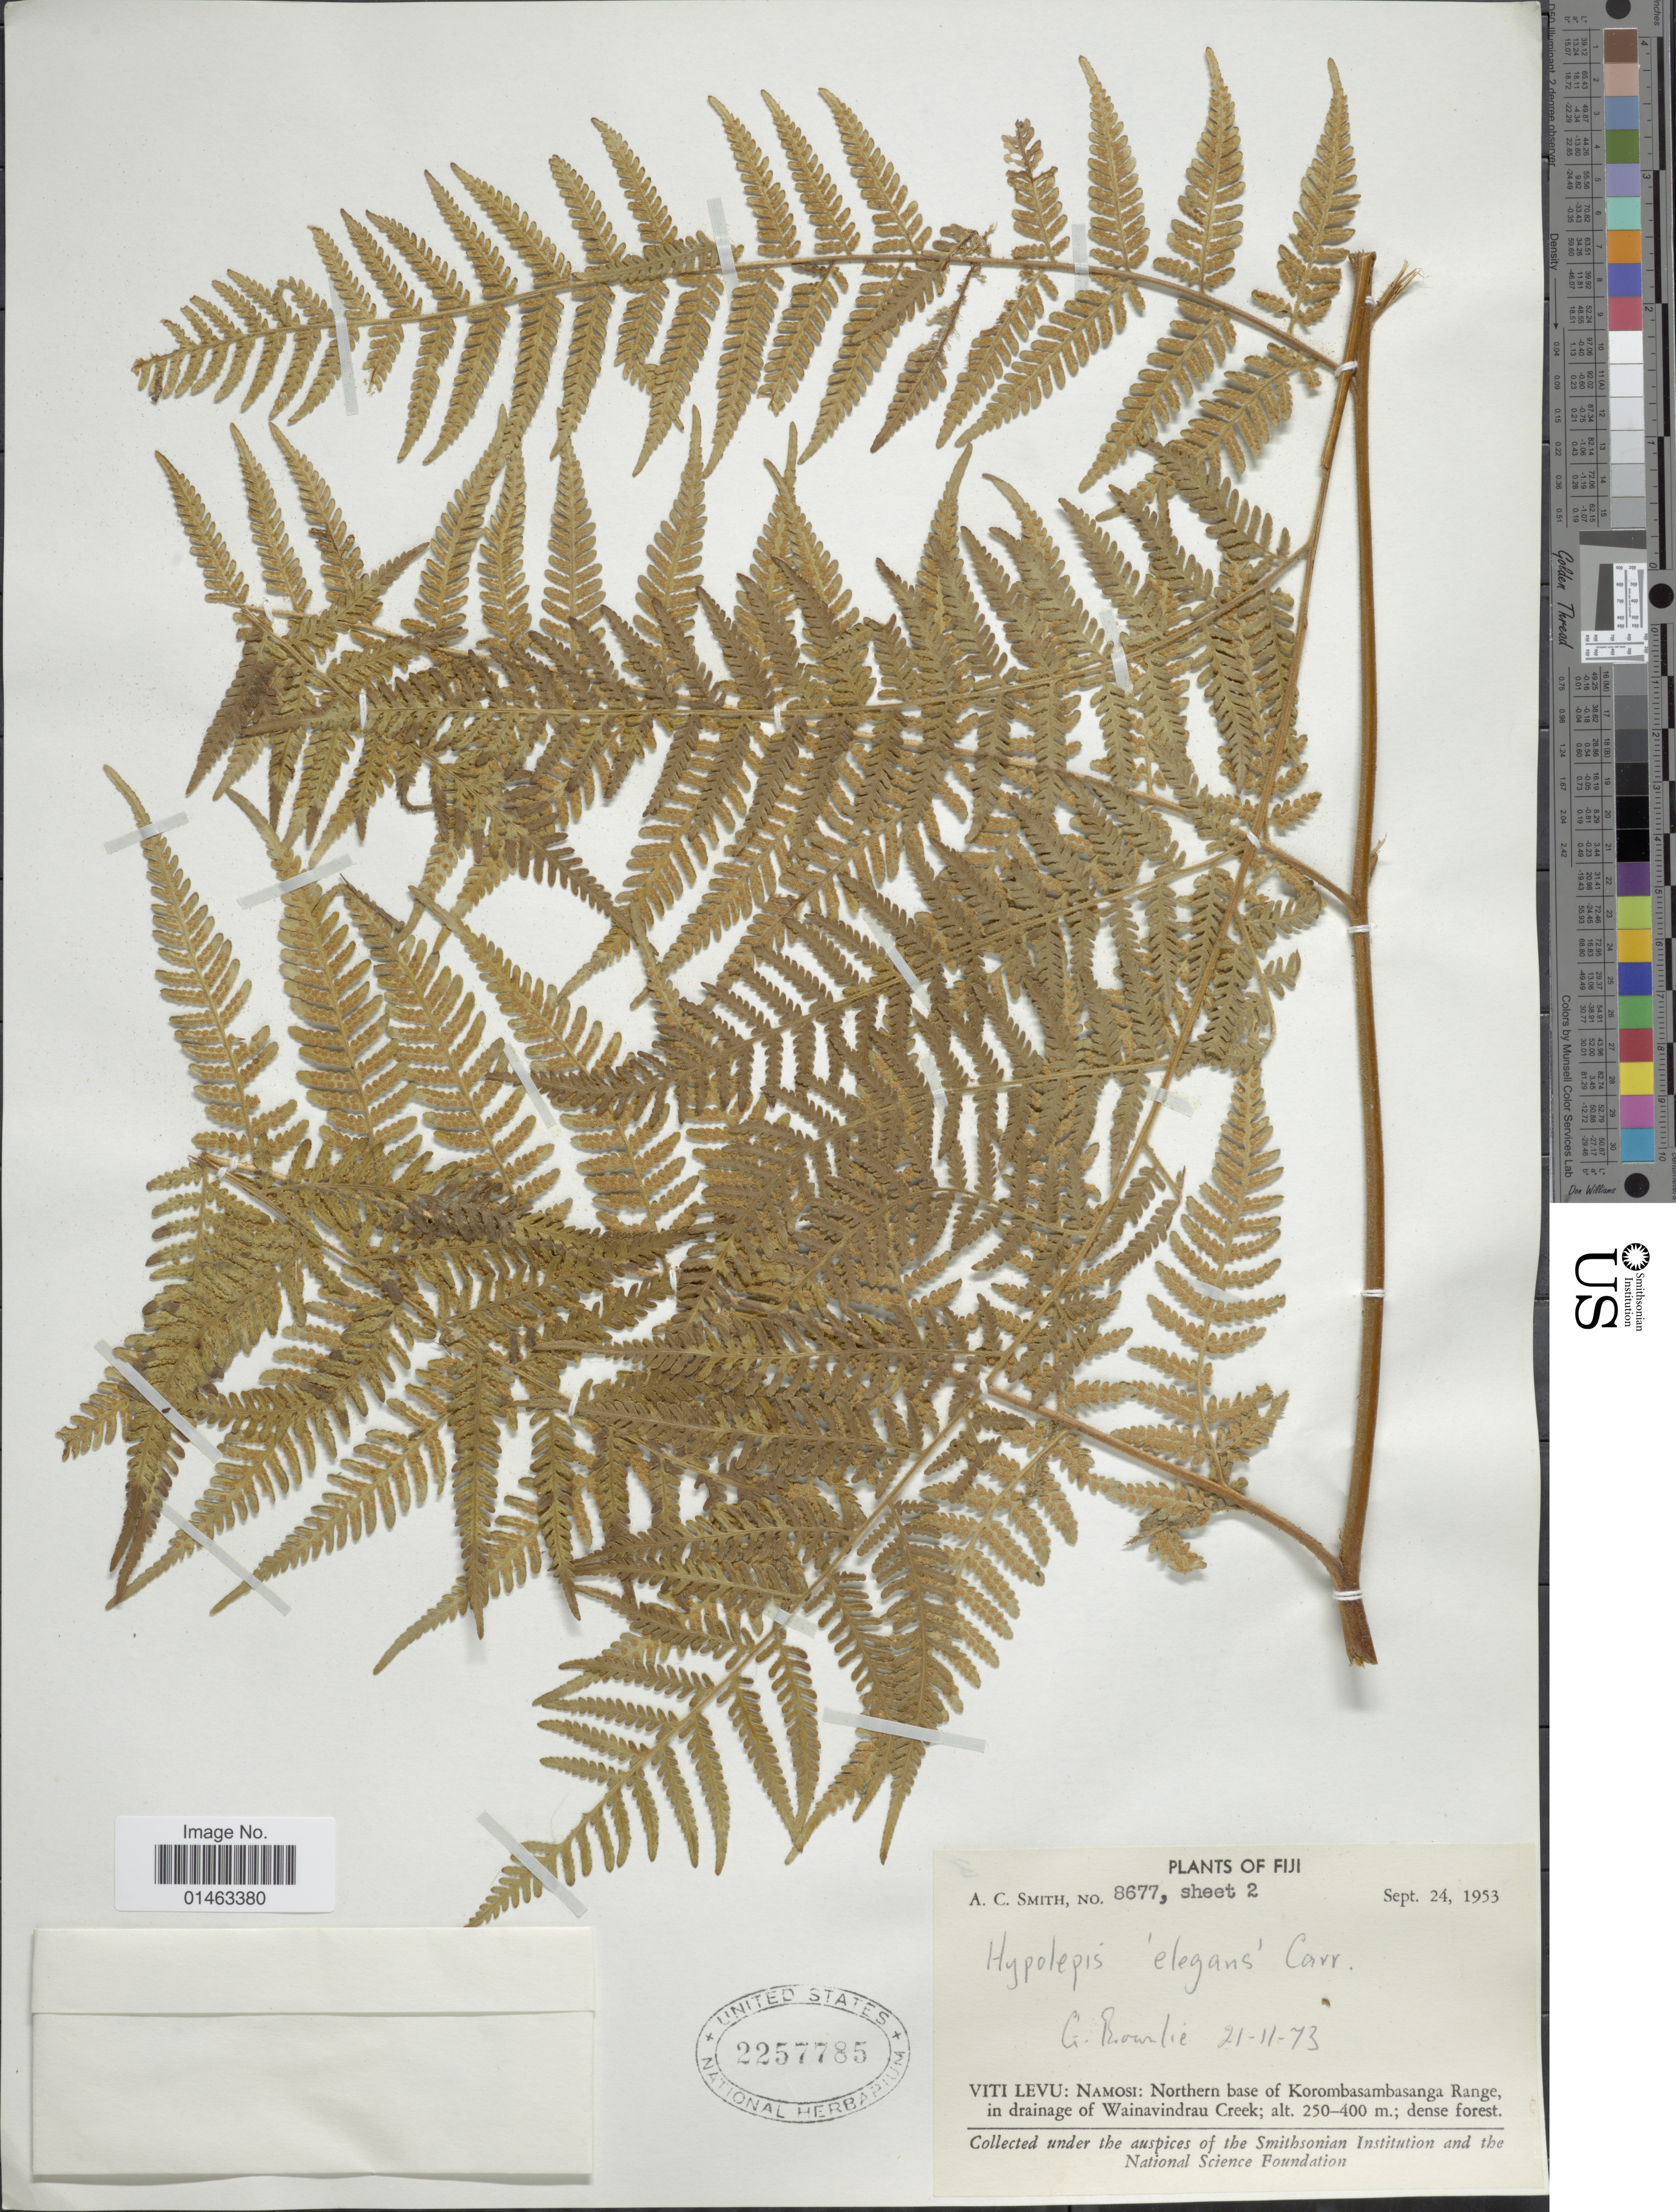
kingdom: Plantae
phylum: Tracheophyta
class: Polypodiopsida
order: Polypodiales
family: Dennstaedtiaceae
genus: Hypolepis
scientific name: Hypolepis elegans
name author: Carruth.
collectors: A. C. Smith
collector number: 8677 sheet 2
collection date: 1953-09-24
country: Fiji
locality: Viti Levu: Namosi: Northern base of Korombasambasanga Range, in drainage of Wainavindrau Creek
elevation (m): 250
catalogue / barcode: US 2257785